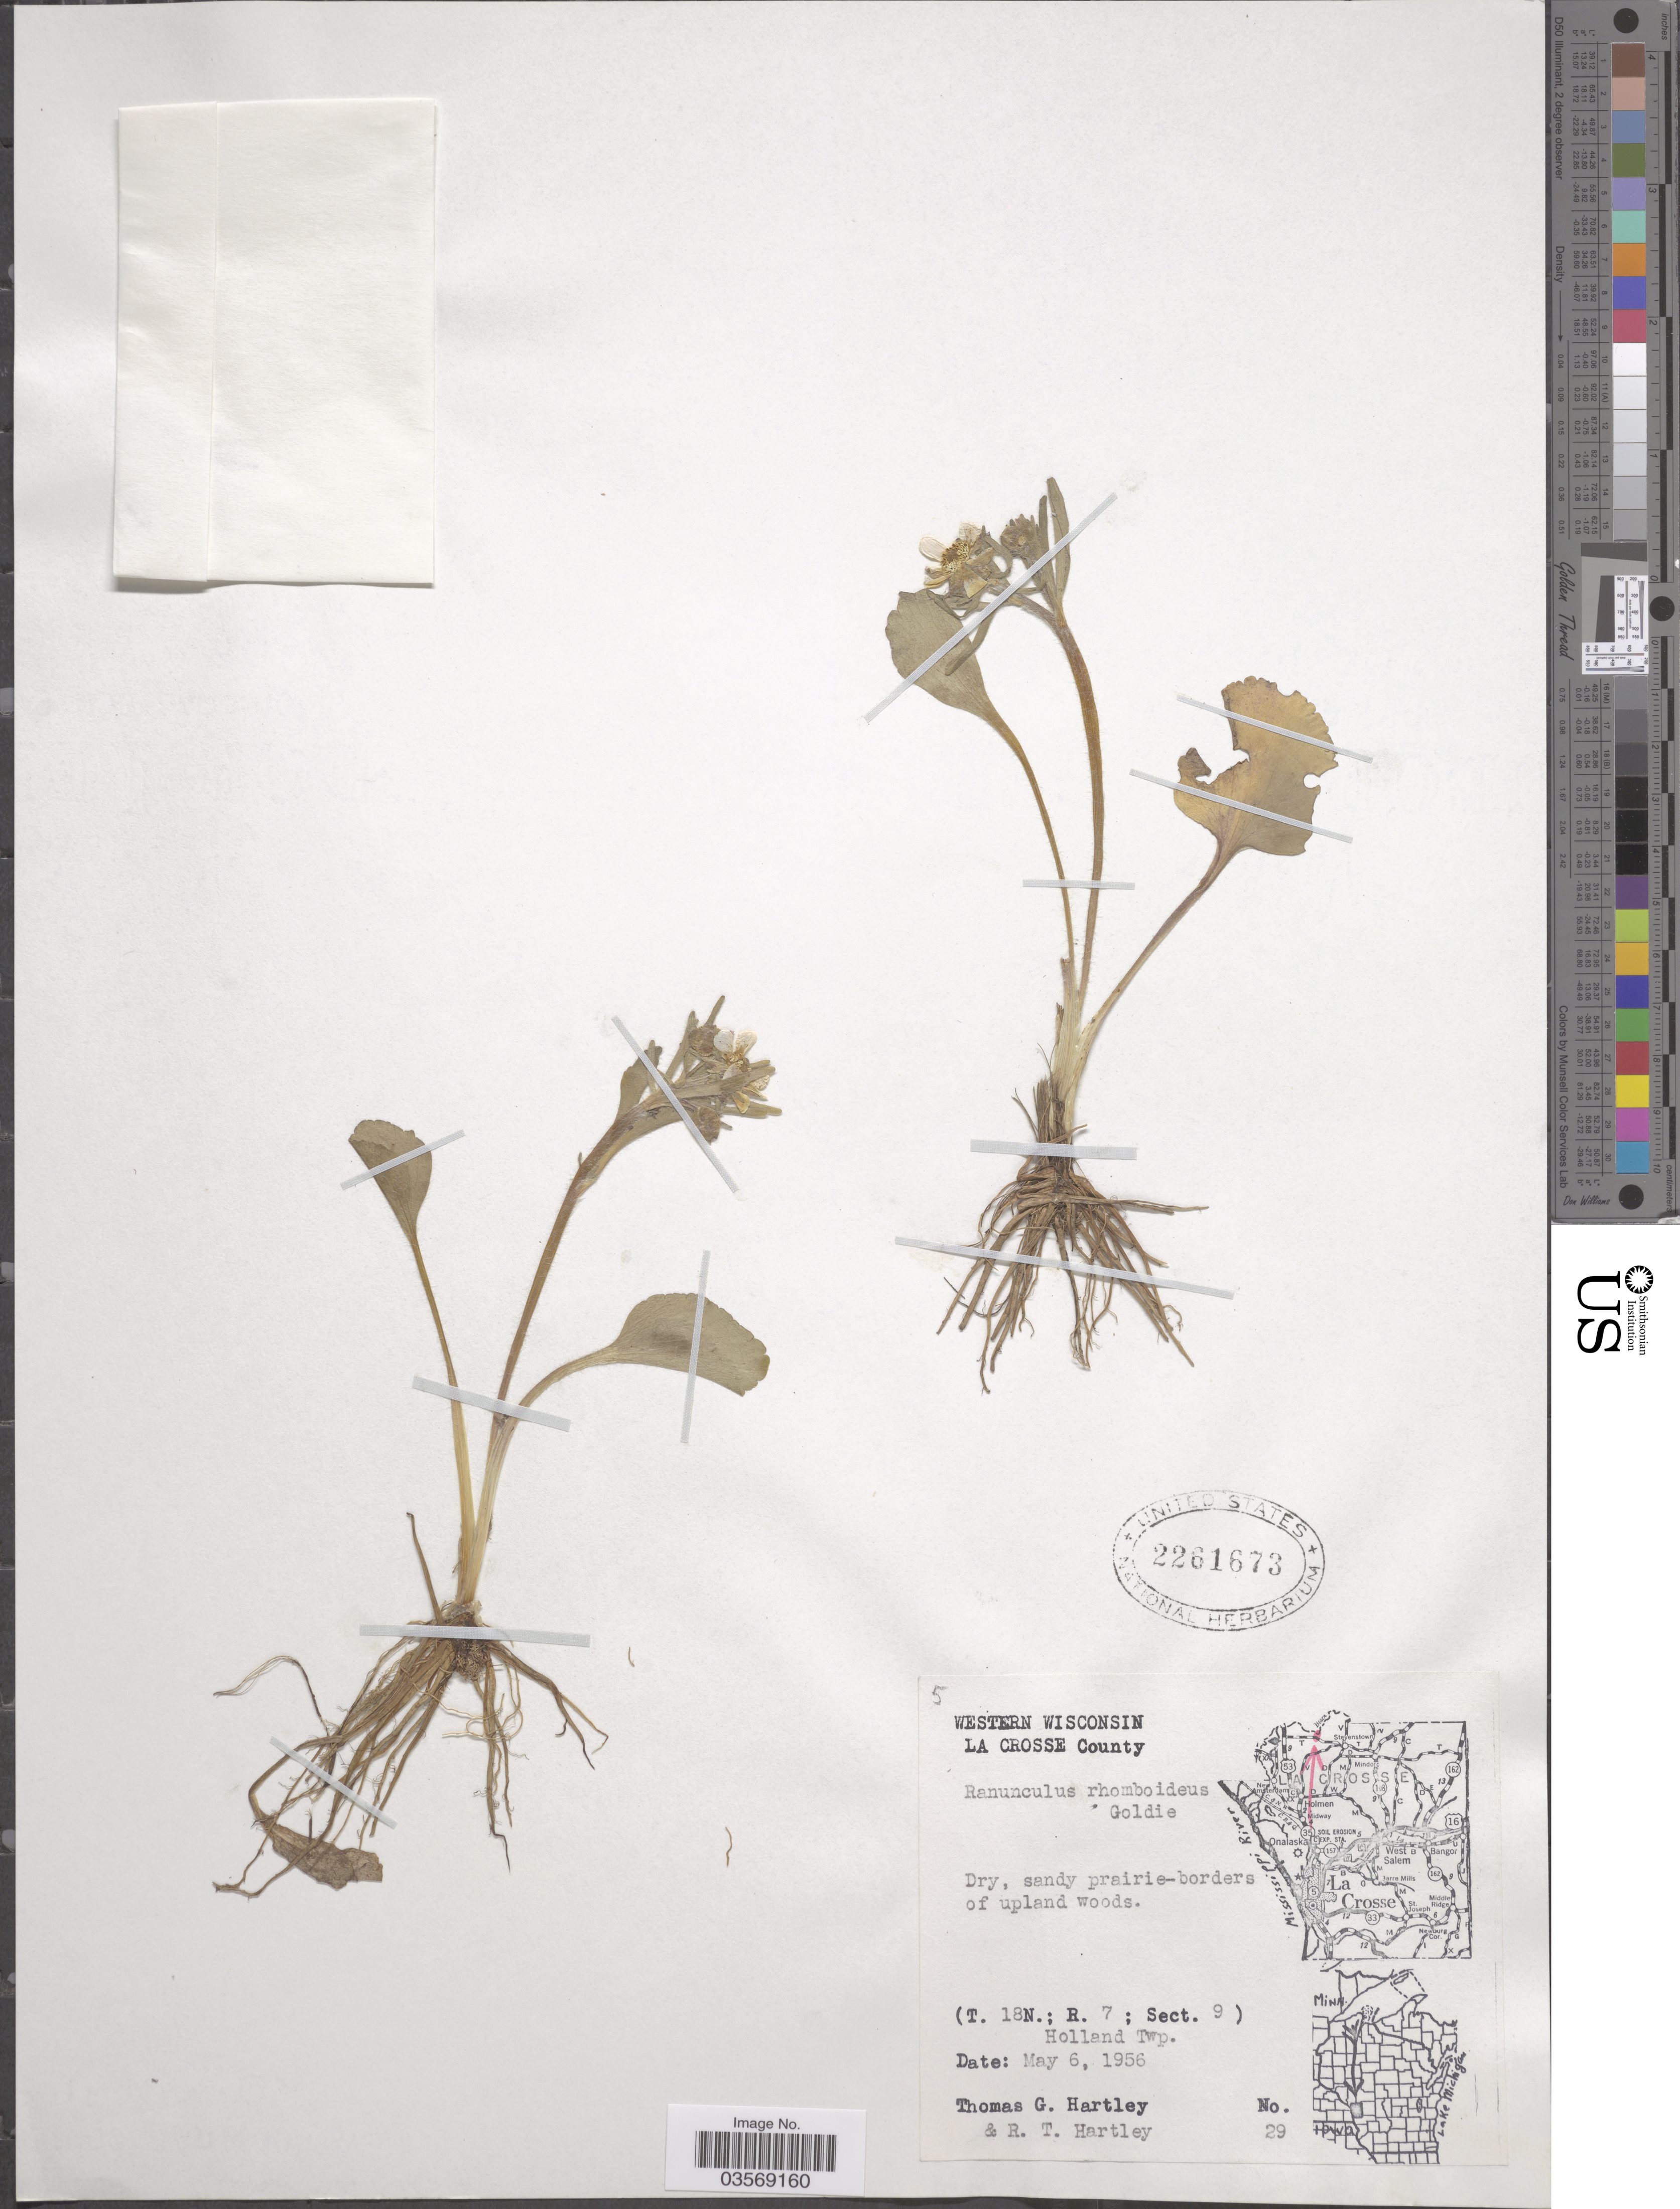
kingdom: Plantae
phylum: Tracheophyta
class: Magnoliopsida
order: Ranunculales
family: Ranunculaceae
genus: Ranunculus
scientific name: Ranunculus rhomboideus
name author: Goldie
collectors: T. G. Hartley & R. T. Hartley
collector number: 29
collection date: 1956-05-06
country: United States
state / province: Wisconsin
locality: Western Wisconsin. La Crosse County. (T. 18N.; R. 7 ; Sect. 9) Holland Twp.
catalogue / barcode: US 2261673